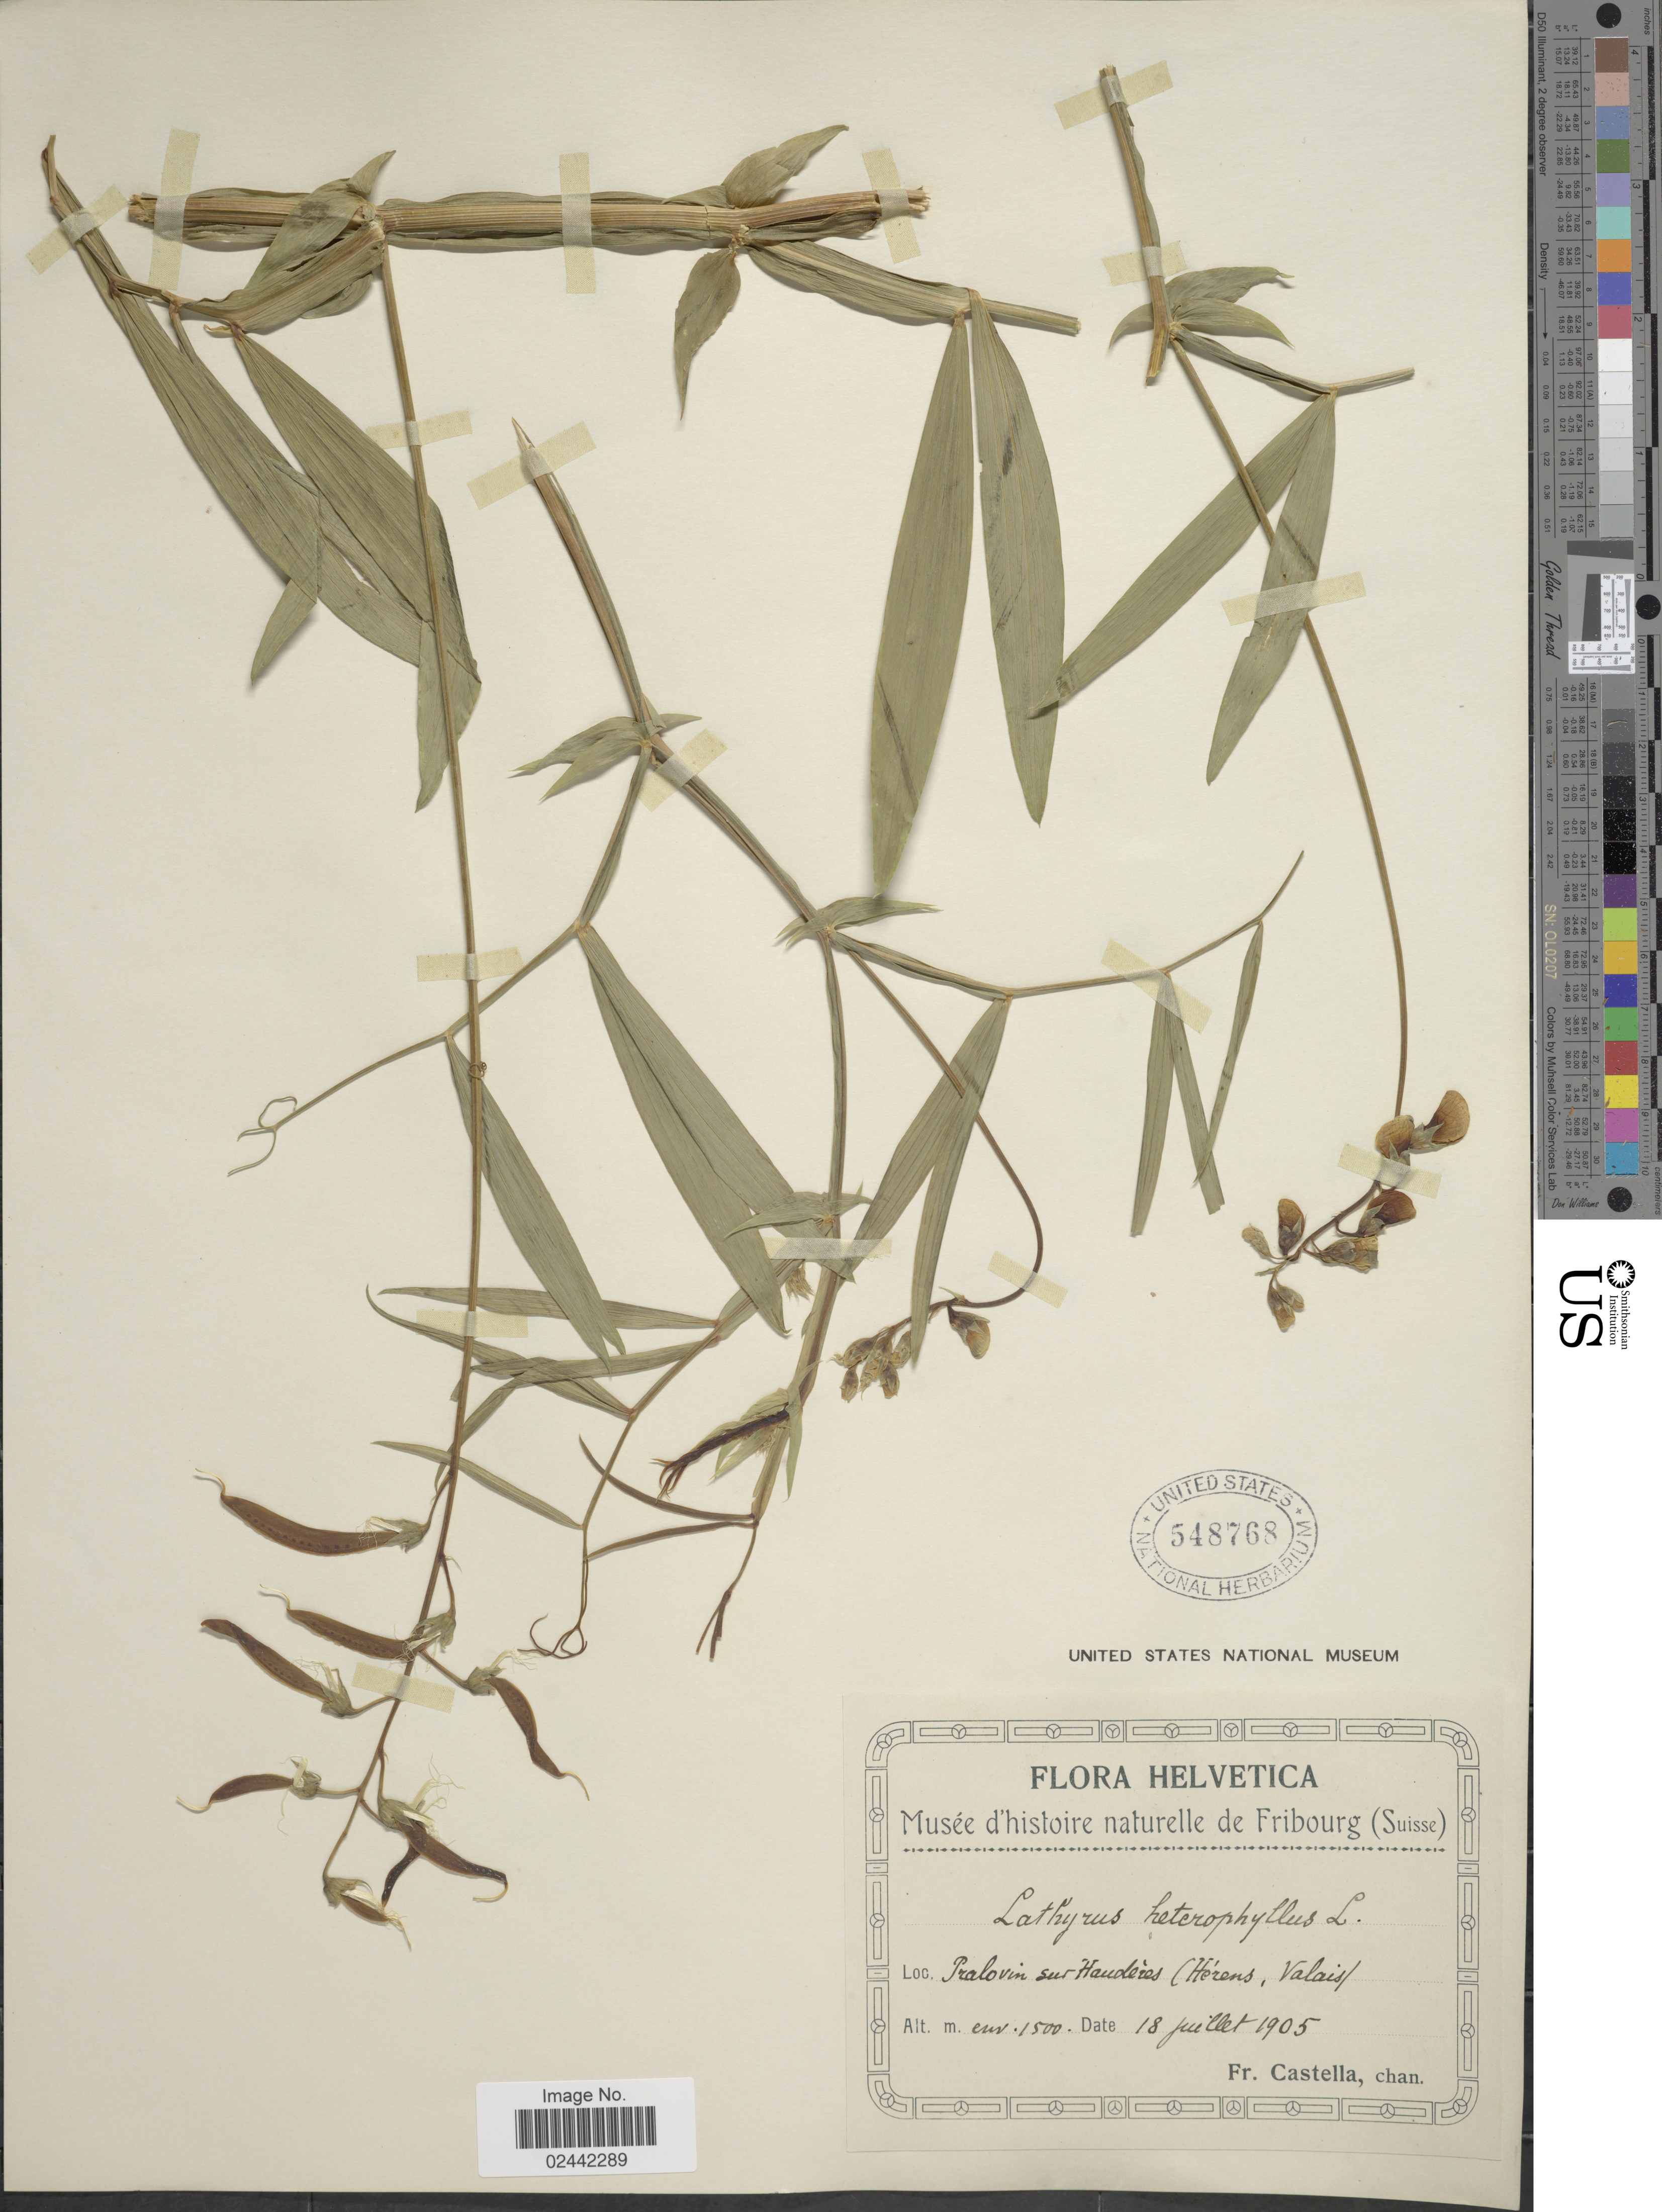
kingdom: Plantae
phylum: Tracheophyta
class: Magnoliopsida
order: Fabales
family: Fabaceae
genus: Lathyrus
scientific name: Lathyrus heterophyllus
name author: L.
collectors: Fr. Castella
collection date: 1905-07-18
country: Switzerland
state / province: Valais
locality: Pralovin sur Hauderes (Herens, Valais)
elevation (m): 1500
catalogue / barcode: US 548768